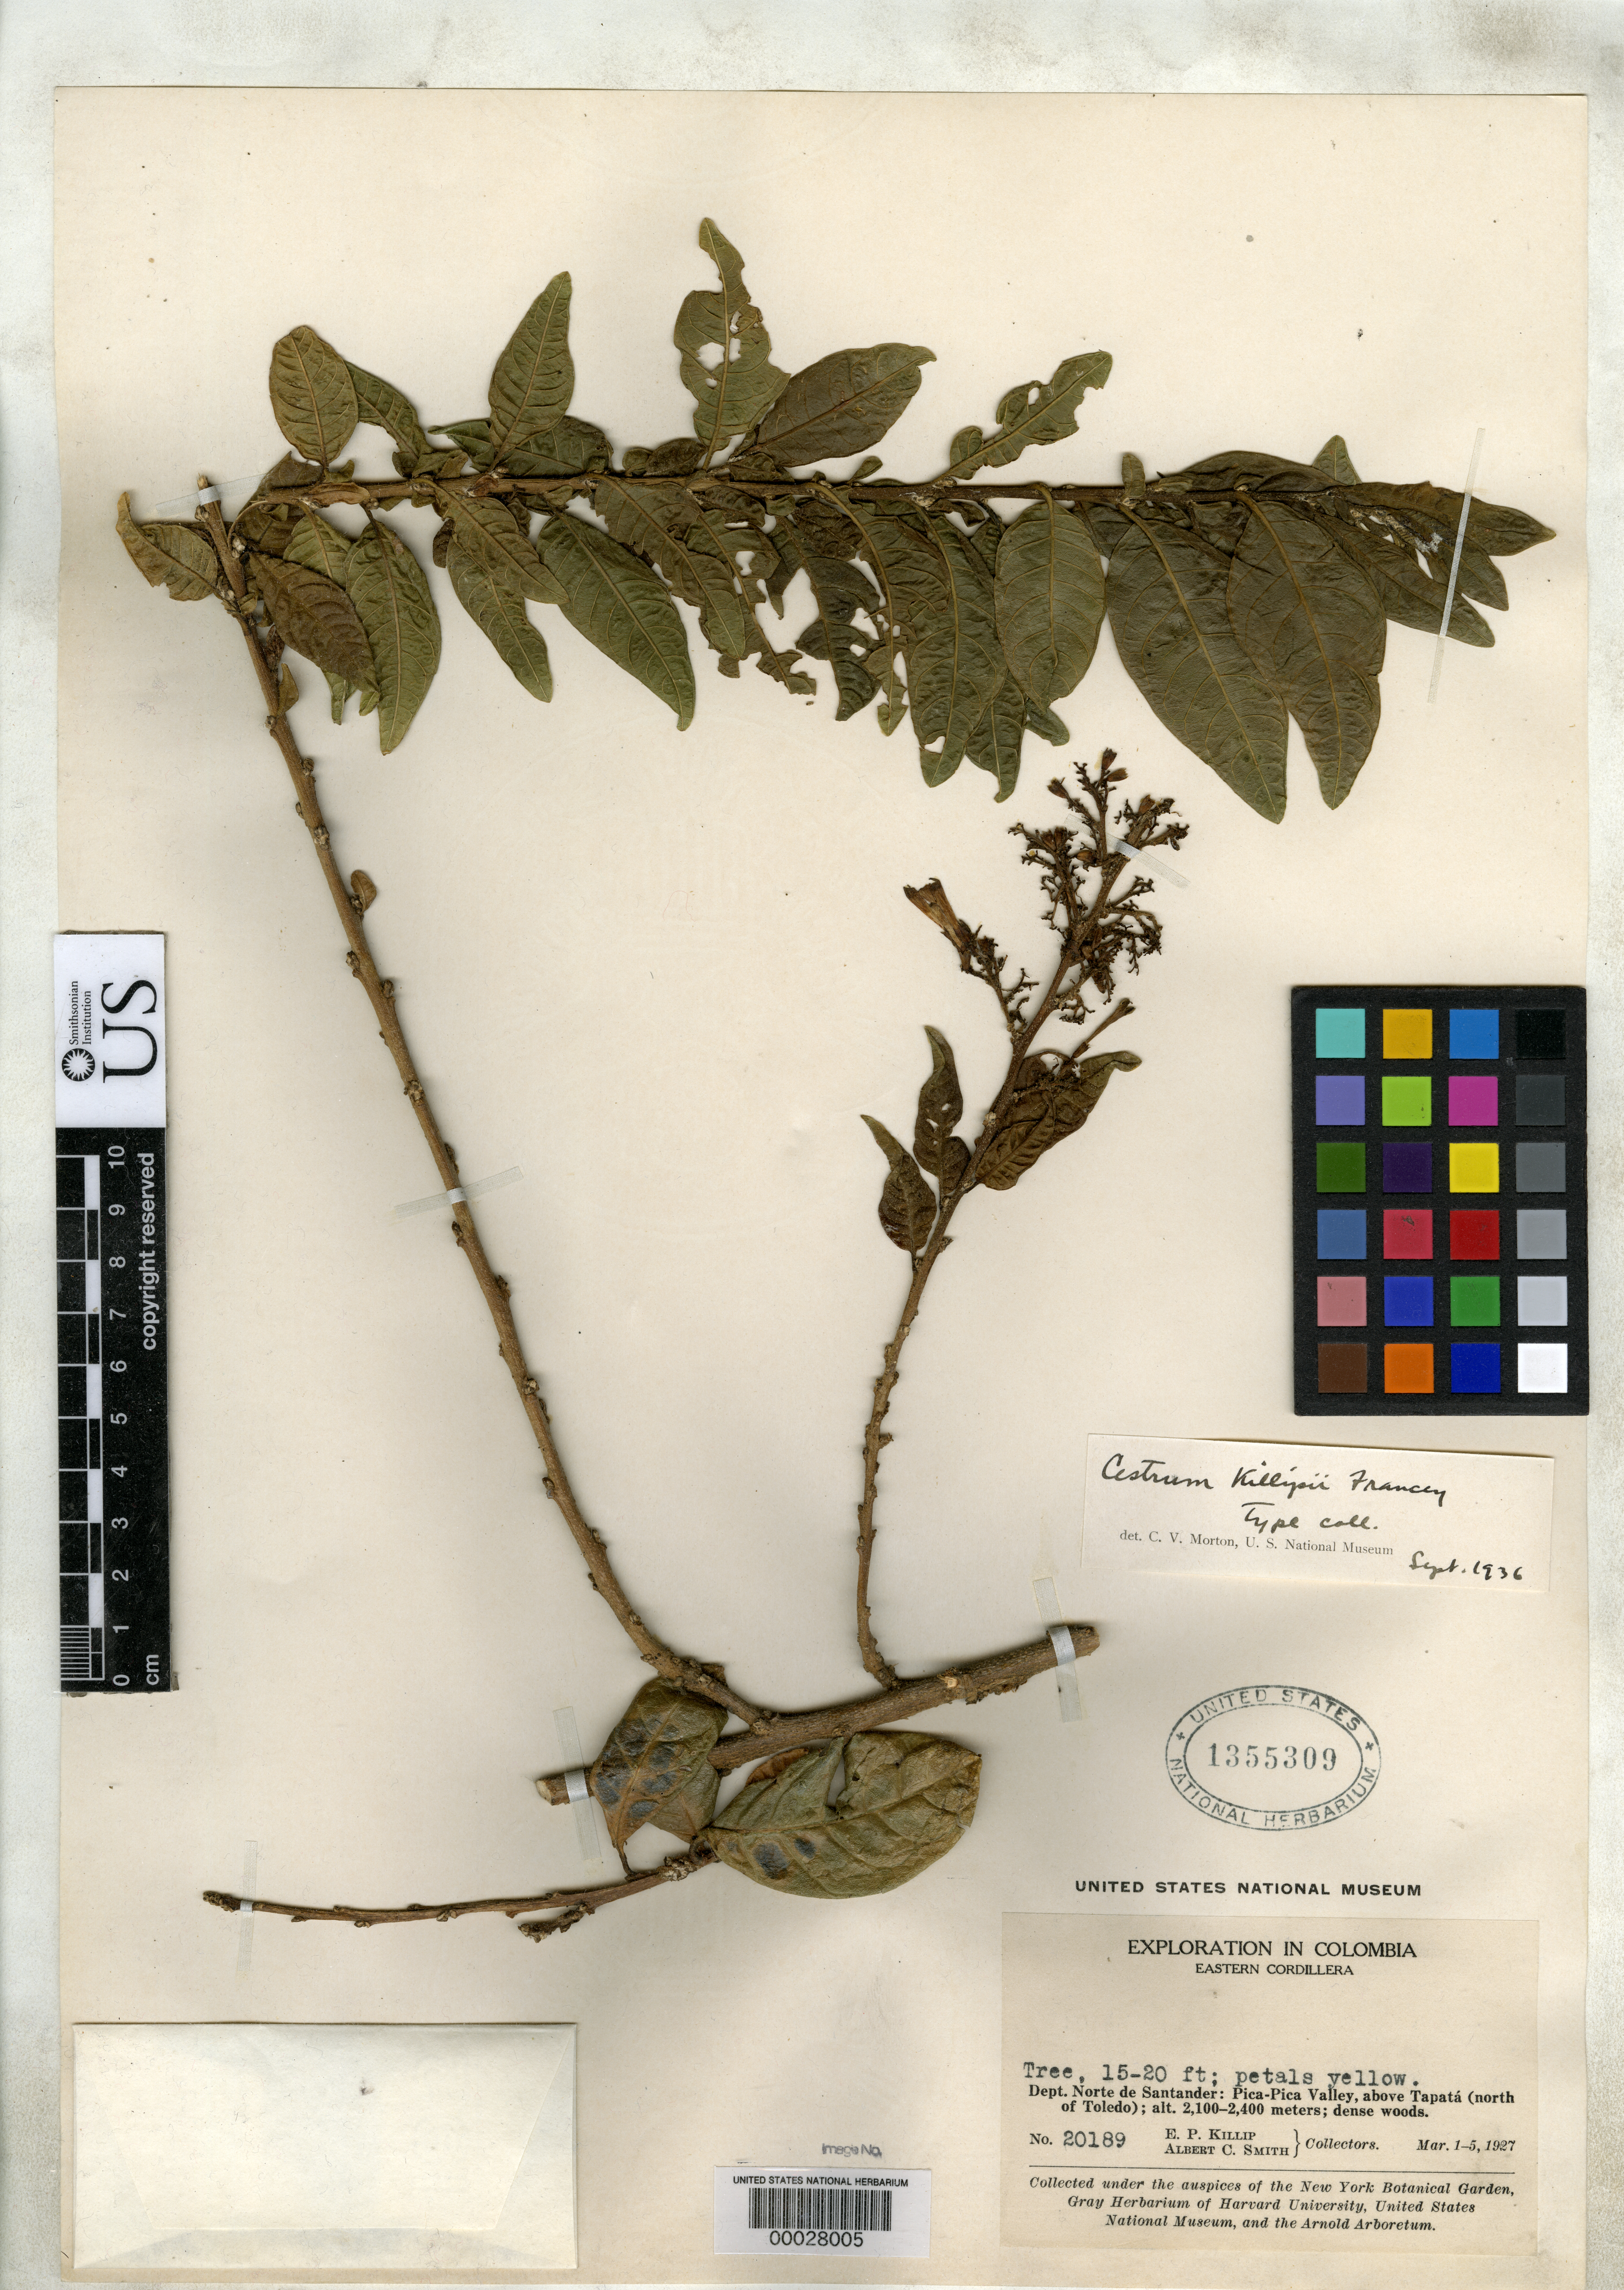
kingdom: Plantae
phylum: Tracheophyta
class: Magnoliopsida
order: Solanales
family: Solanaceae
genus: Cestrum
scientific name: Cestrum killipii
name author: Francey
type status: Isotype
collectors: E. P. Killip & A. C. Smith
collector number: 20189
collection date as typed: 01 Mar 1927 to 05 Mar 1927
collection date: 1927-03-01/1927-03-05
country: Colombia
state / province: Norte de Santander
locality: Pica-Pica Valley, above Tapata, N of Toledo.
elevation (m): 2100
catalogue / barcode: US 1355309